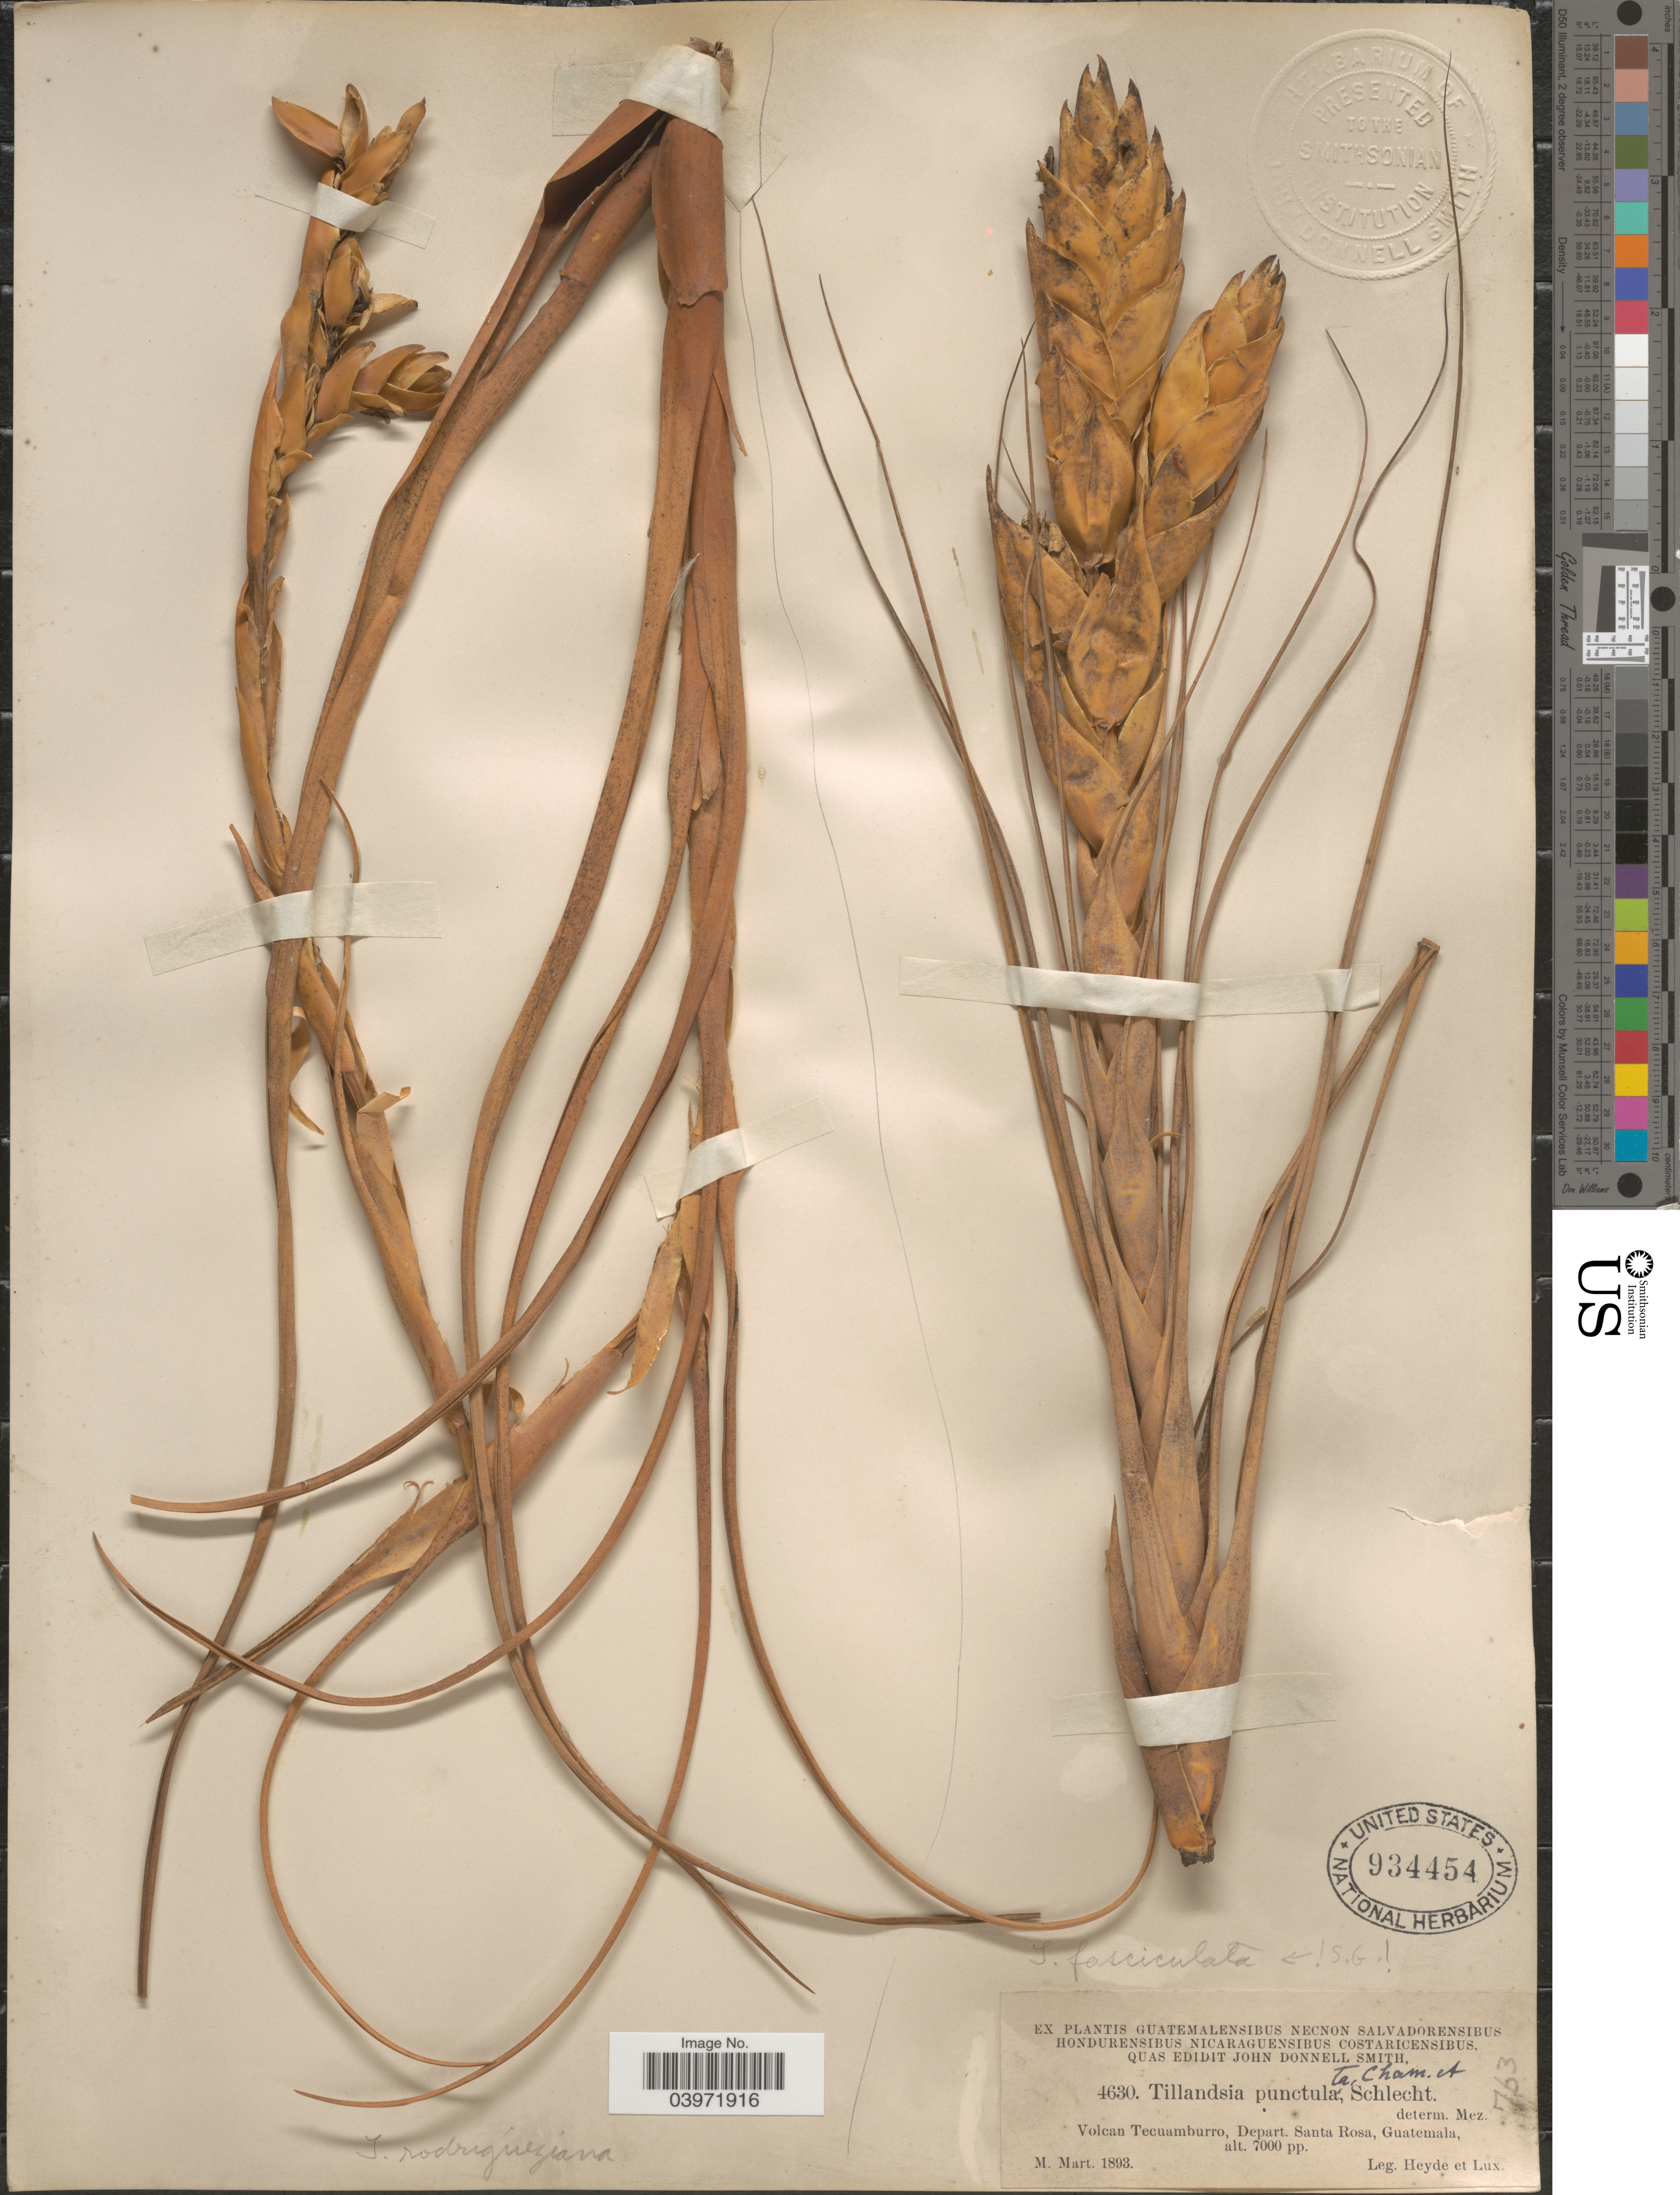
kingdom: Plantae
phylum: Tracheophyta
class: Liliopsida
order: Poales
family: Bromeliaceae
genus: Tillandsia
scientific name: Tillandsia rodrigueziana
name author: Mez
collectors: Heyde & Lux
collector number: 4630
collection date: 1893-03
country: Guatemala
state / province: Santa Rosa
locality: Volcan Tecuamburro, Depart. Santa Rosa.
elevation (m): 2134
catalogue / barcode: US 934454